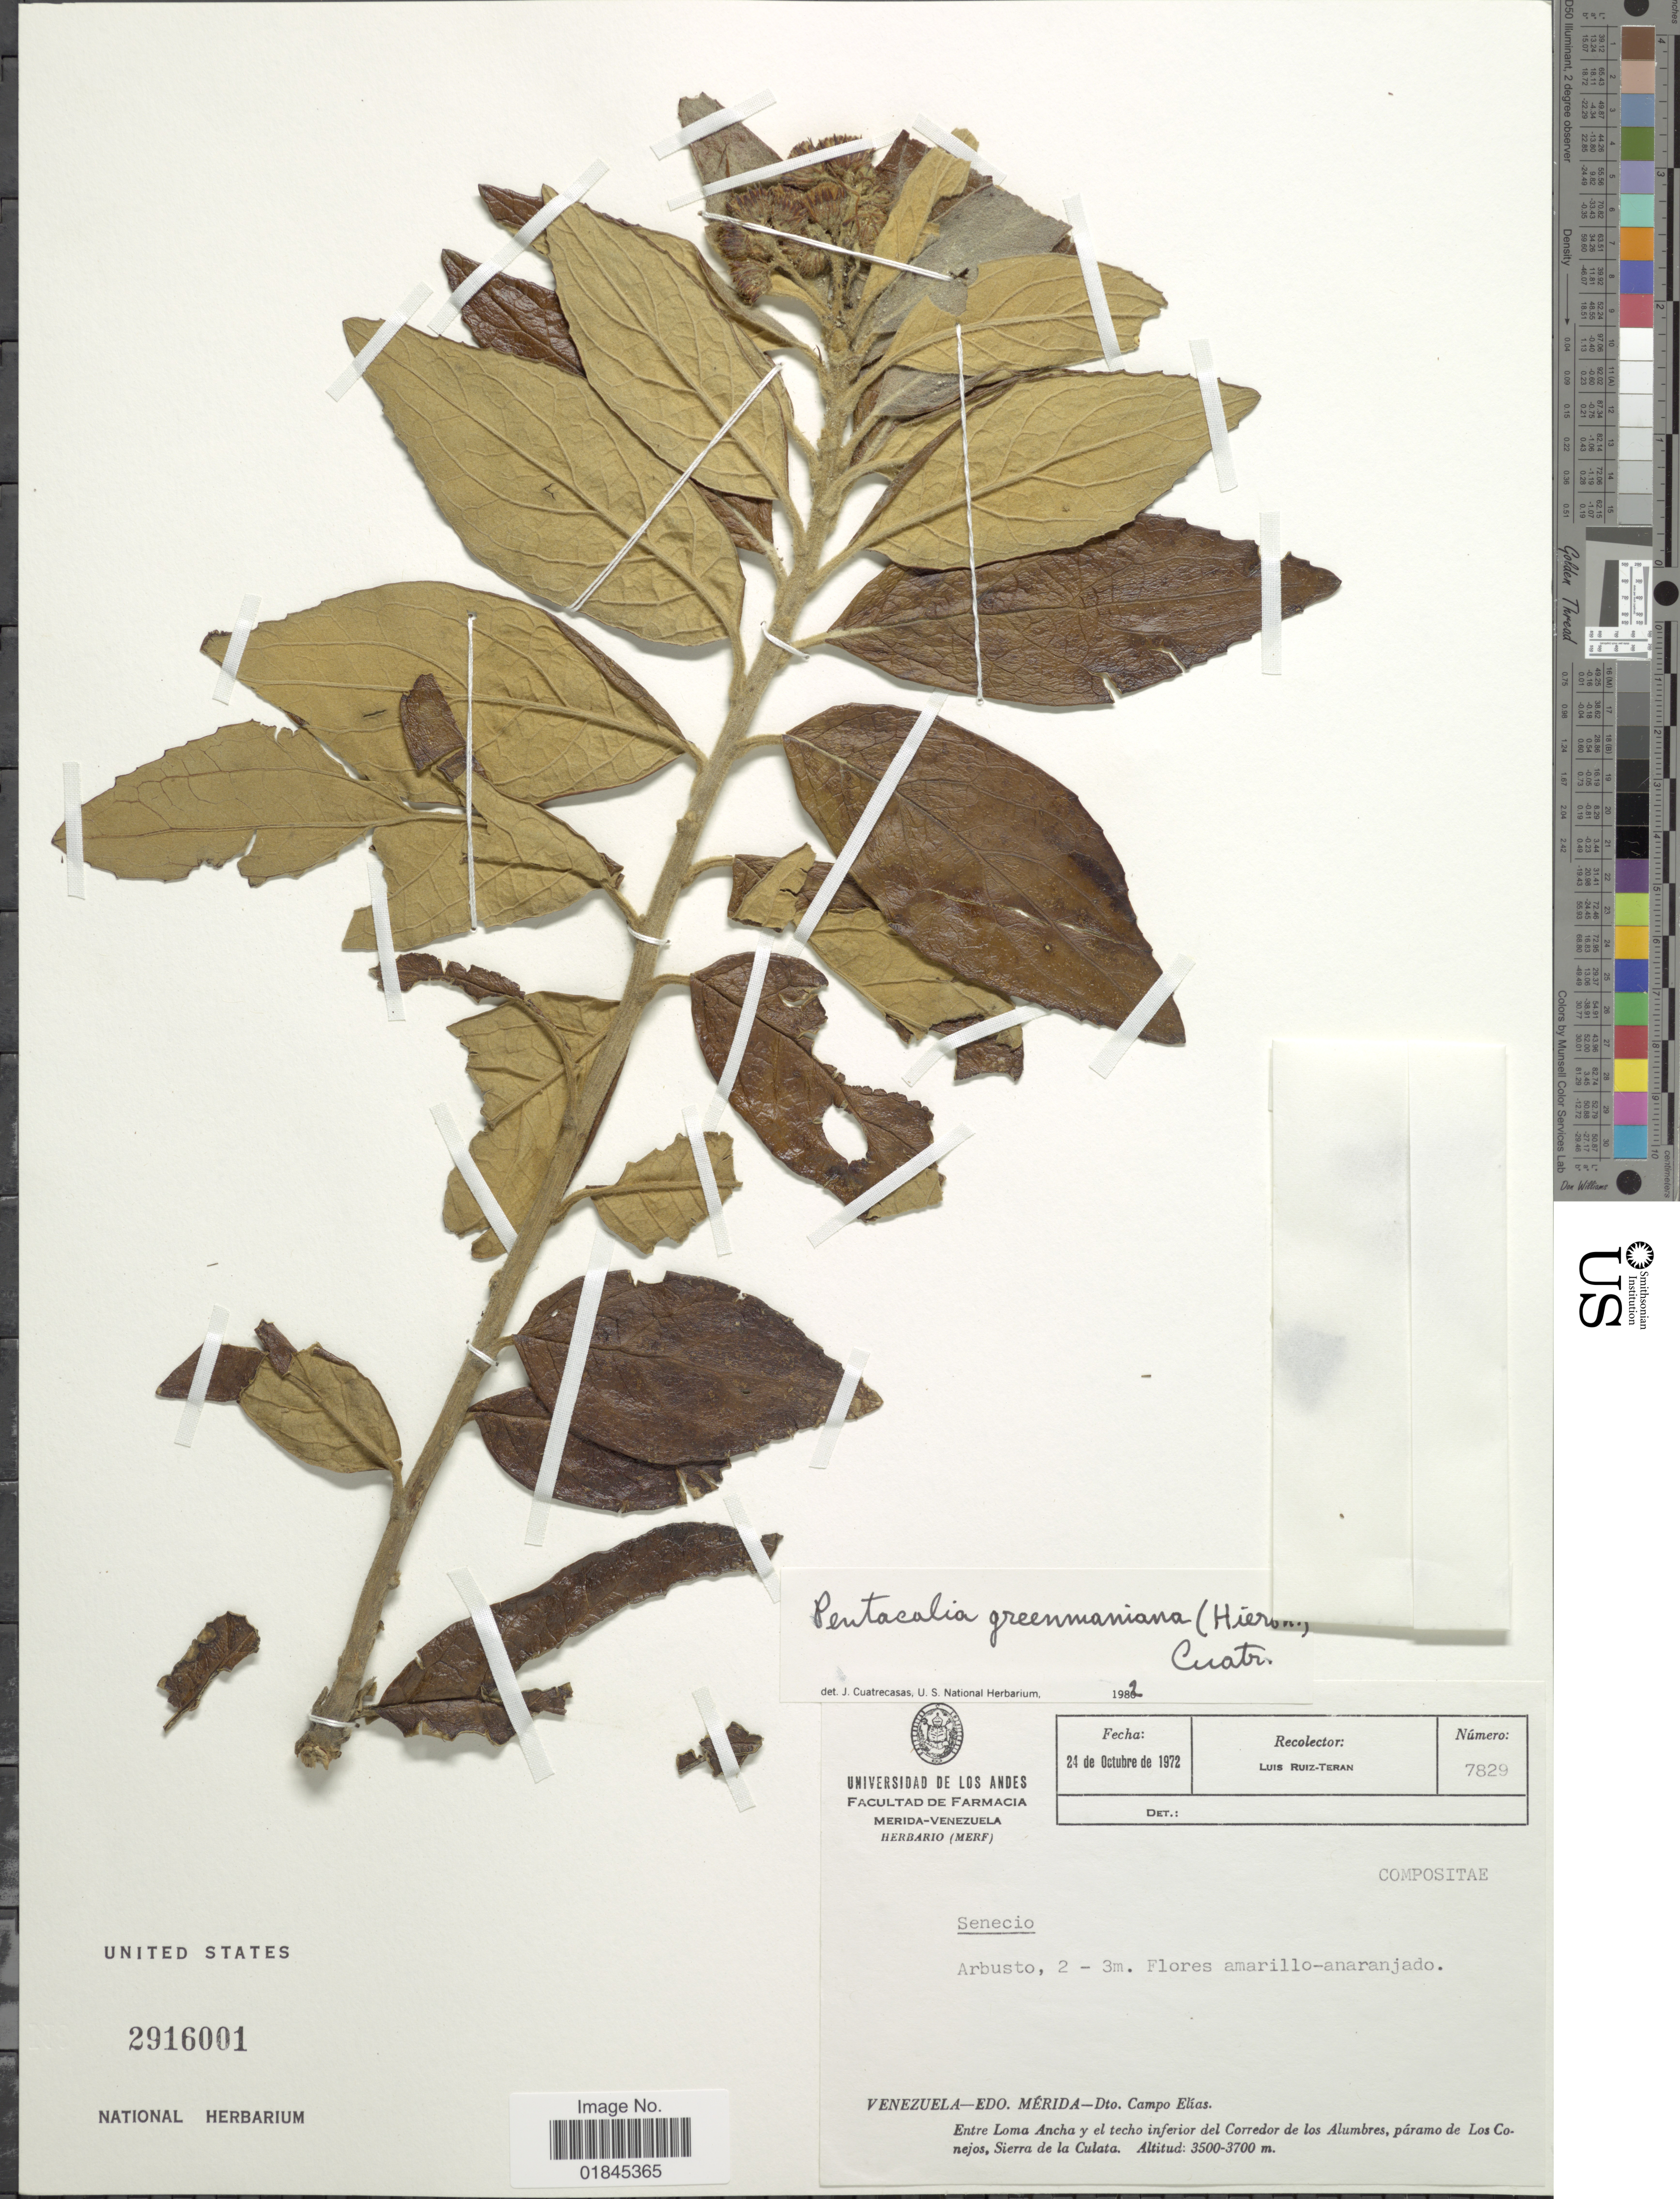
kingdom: Plantae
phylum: Tracheophyta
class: Magnoliopsida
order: Asterales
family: Asteraceae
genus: Pentacalia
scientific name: Pentacalia greenmaniana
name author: (Hieron.) Cuatrec.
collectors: L. E. Ruíz-Terán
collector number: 7829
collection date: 1972-10-24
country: Venezuela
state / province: Mérida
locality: Venezuela - Edo. Mérida - Dto. Campo Elias. Entre Loma Ancha y el techo inferior del Corredor de los Alumbres, páramo de Los Conejos, Sierra de la Culata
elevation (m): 3500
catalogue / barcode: US 2916001